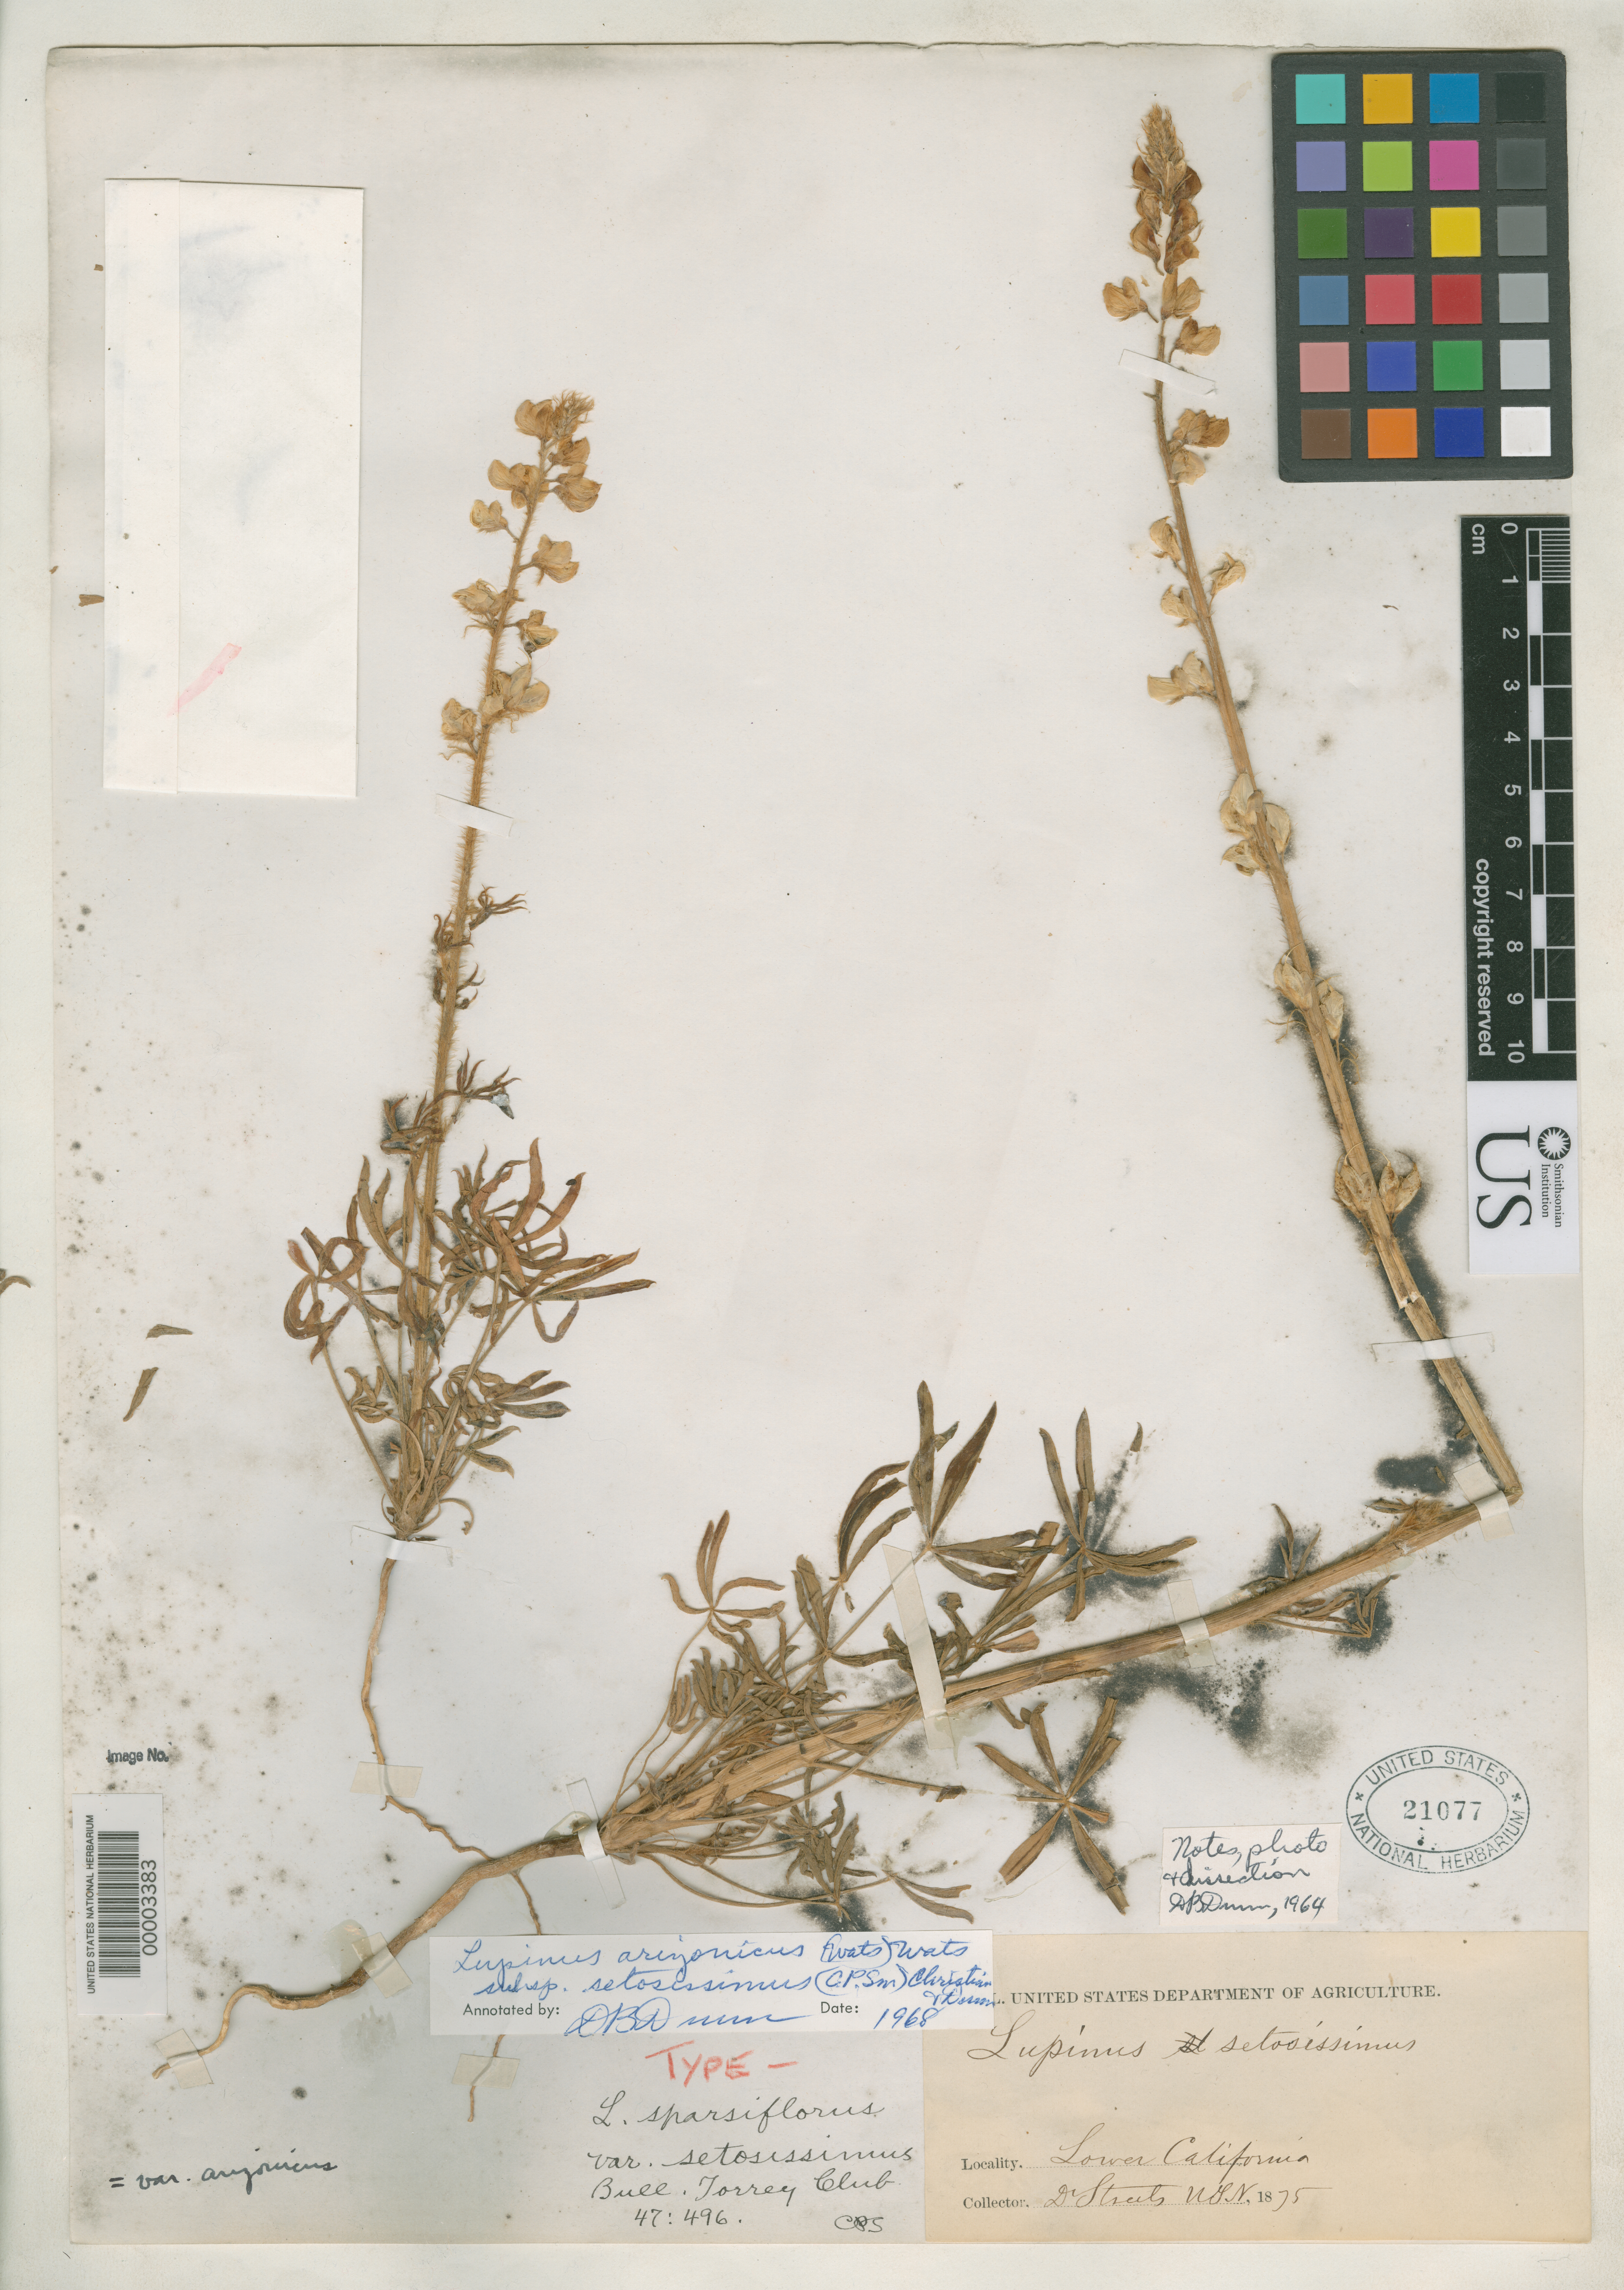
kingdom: Plantae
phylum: Tracheophyta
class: Magnoliopsida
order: Fabales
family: Fabaceae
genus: Lupinus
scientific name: Lupinus sparsiflorus var. setosissimus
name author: C.P. Sm.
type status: Holotype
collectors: T. Streets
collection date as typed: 1875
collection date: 1875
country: Mexico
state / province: Baja California Norte / Baja California Sur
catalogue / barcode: US 21077